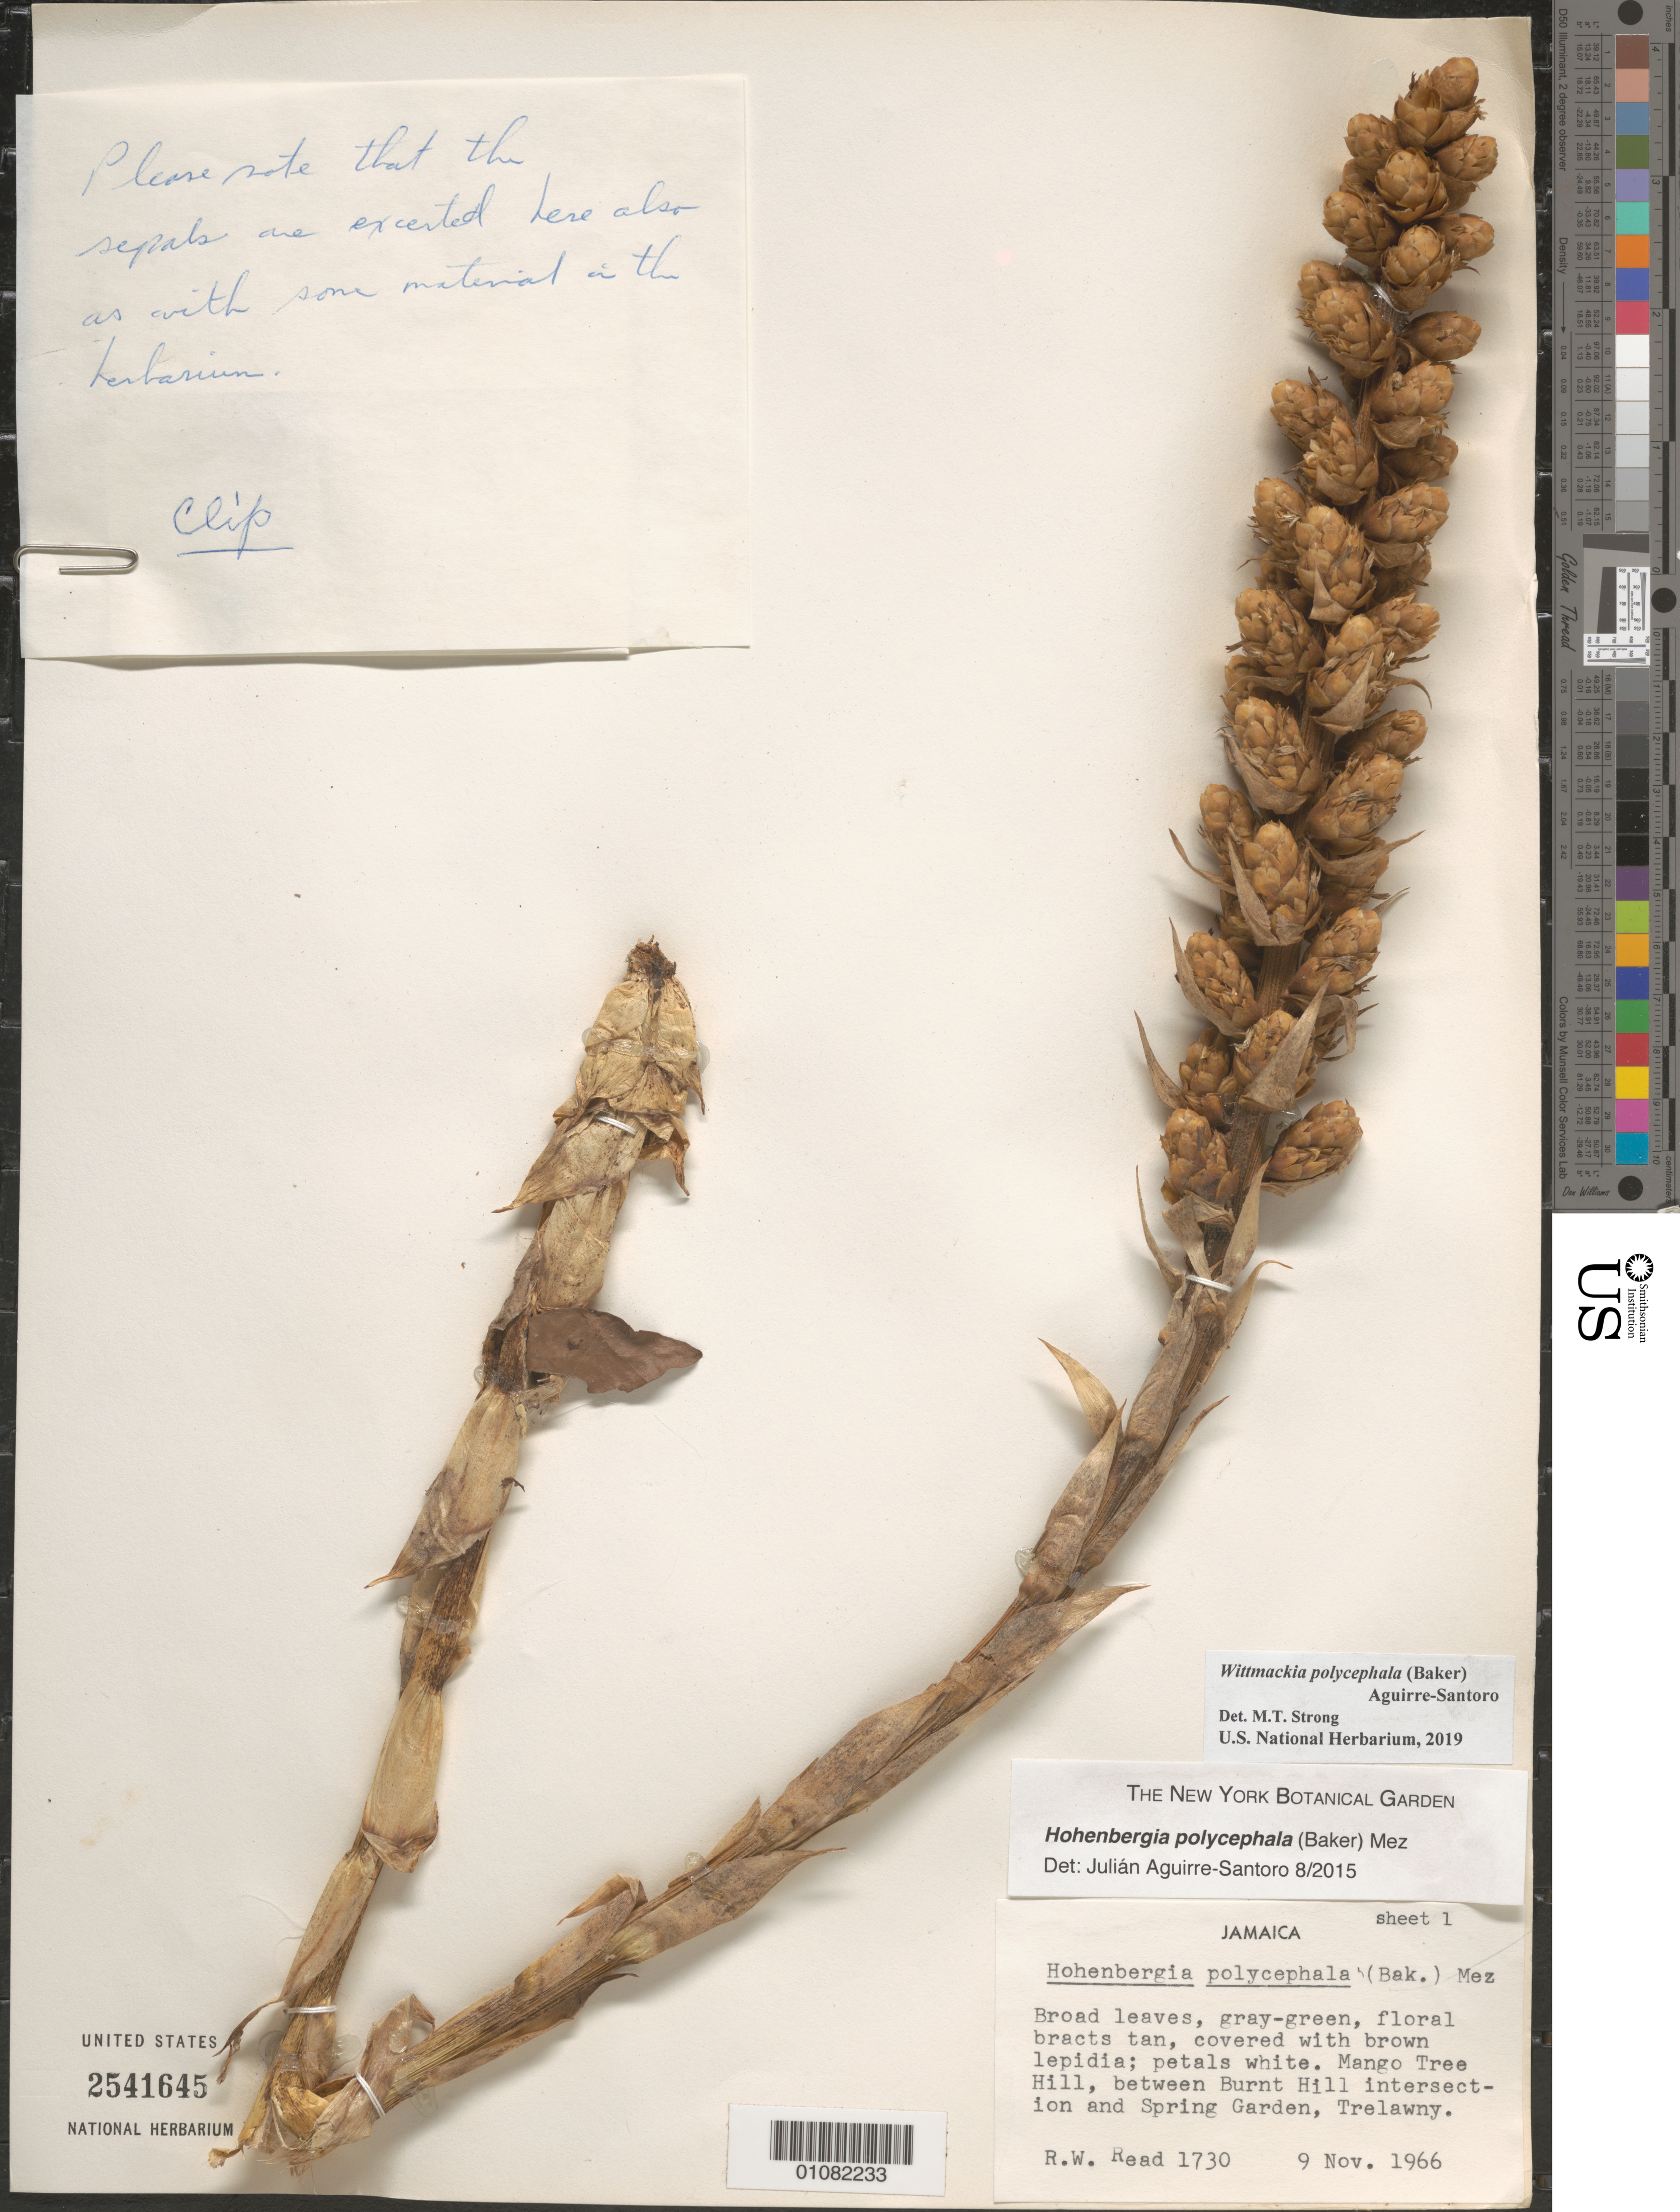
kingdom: Plantae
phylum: Tracheophyta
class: Liliopsida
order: Poales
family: Bromeliaceae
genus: Wittmackia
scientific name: Wittmackia polycephela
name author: (Baker) Aguirre-Santoro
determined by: Strong, Mark T., (BOT), Smithsonian Institution - National Museum of Natural History (UNITED STATES)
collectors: R. W. Read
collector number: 1730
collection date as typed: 09 Nov 1966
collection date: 1966-11-09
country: Jamaica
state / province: Trelawny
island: Jamaica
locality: Mango Tree Hill, between Burnt Hill intersection and Spring Garden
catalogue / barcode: US 2541645